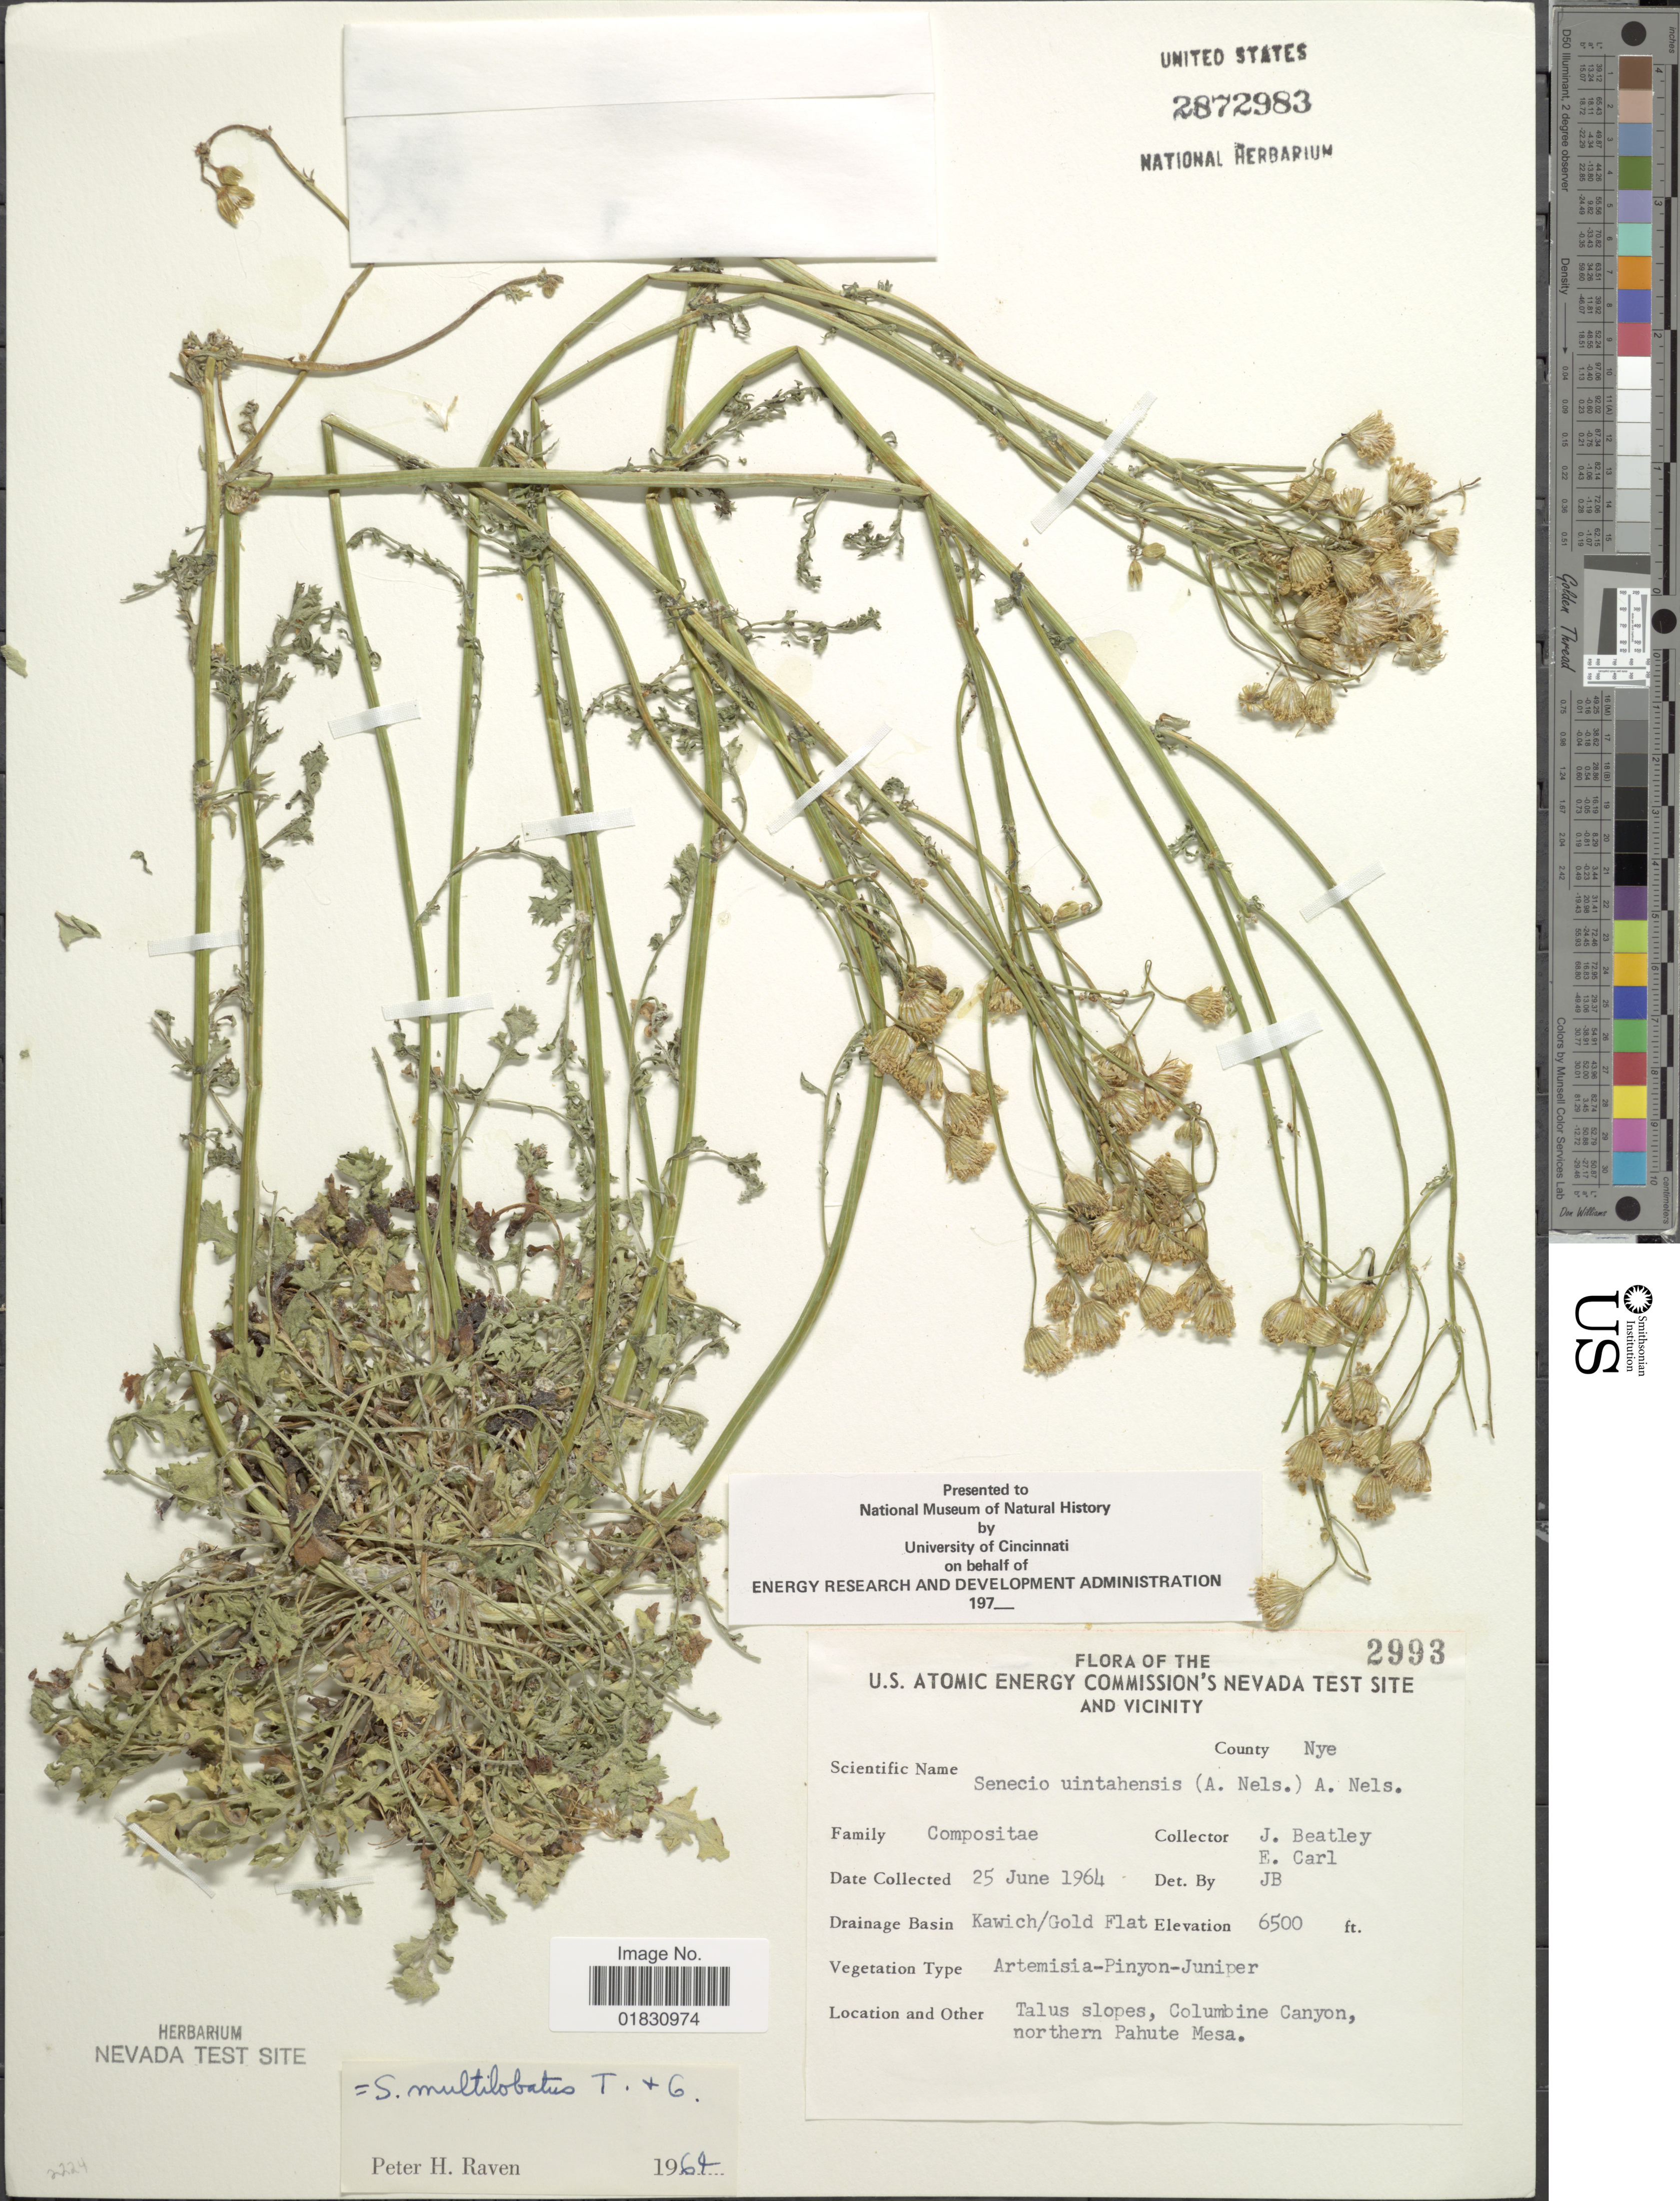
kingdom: Plantae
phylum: Tracheophyta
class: Magnoliopsida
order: Asterales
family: Asteraceae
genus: Packera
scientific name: Packera multilobata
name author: (Torr. & A. Gray) W.A. Weber & Á. Löve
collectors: J. C. Beatley & E. Carl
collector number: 2993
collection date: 1964-06-25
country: United States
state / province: Nevada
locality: U.S. Atomic Energy Commission's Nevada Test Site And Vicinity, County Nye, Drainage Basin Kawich/ Gold Flat, Talus slopes, Columbine Canyon, northern Pahute Mesa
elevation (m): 1981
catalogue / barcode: US 2872983